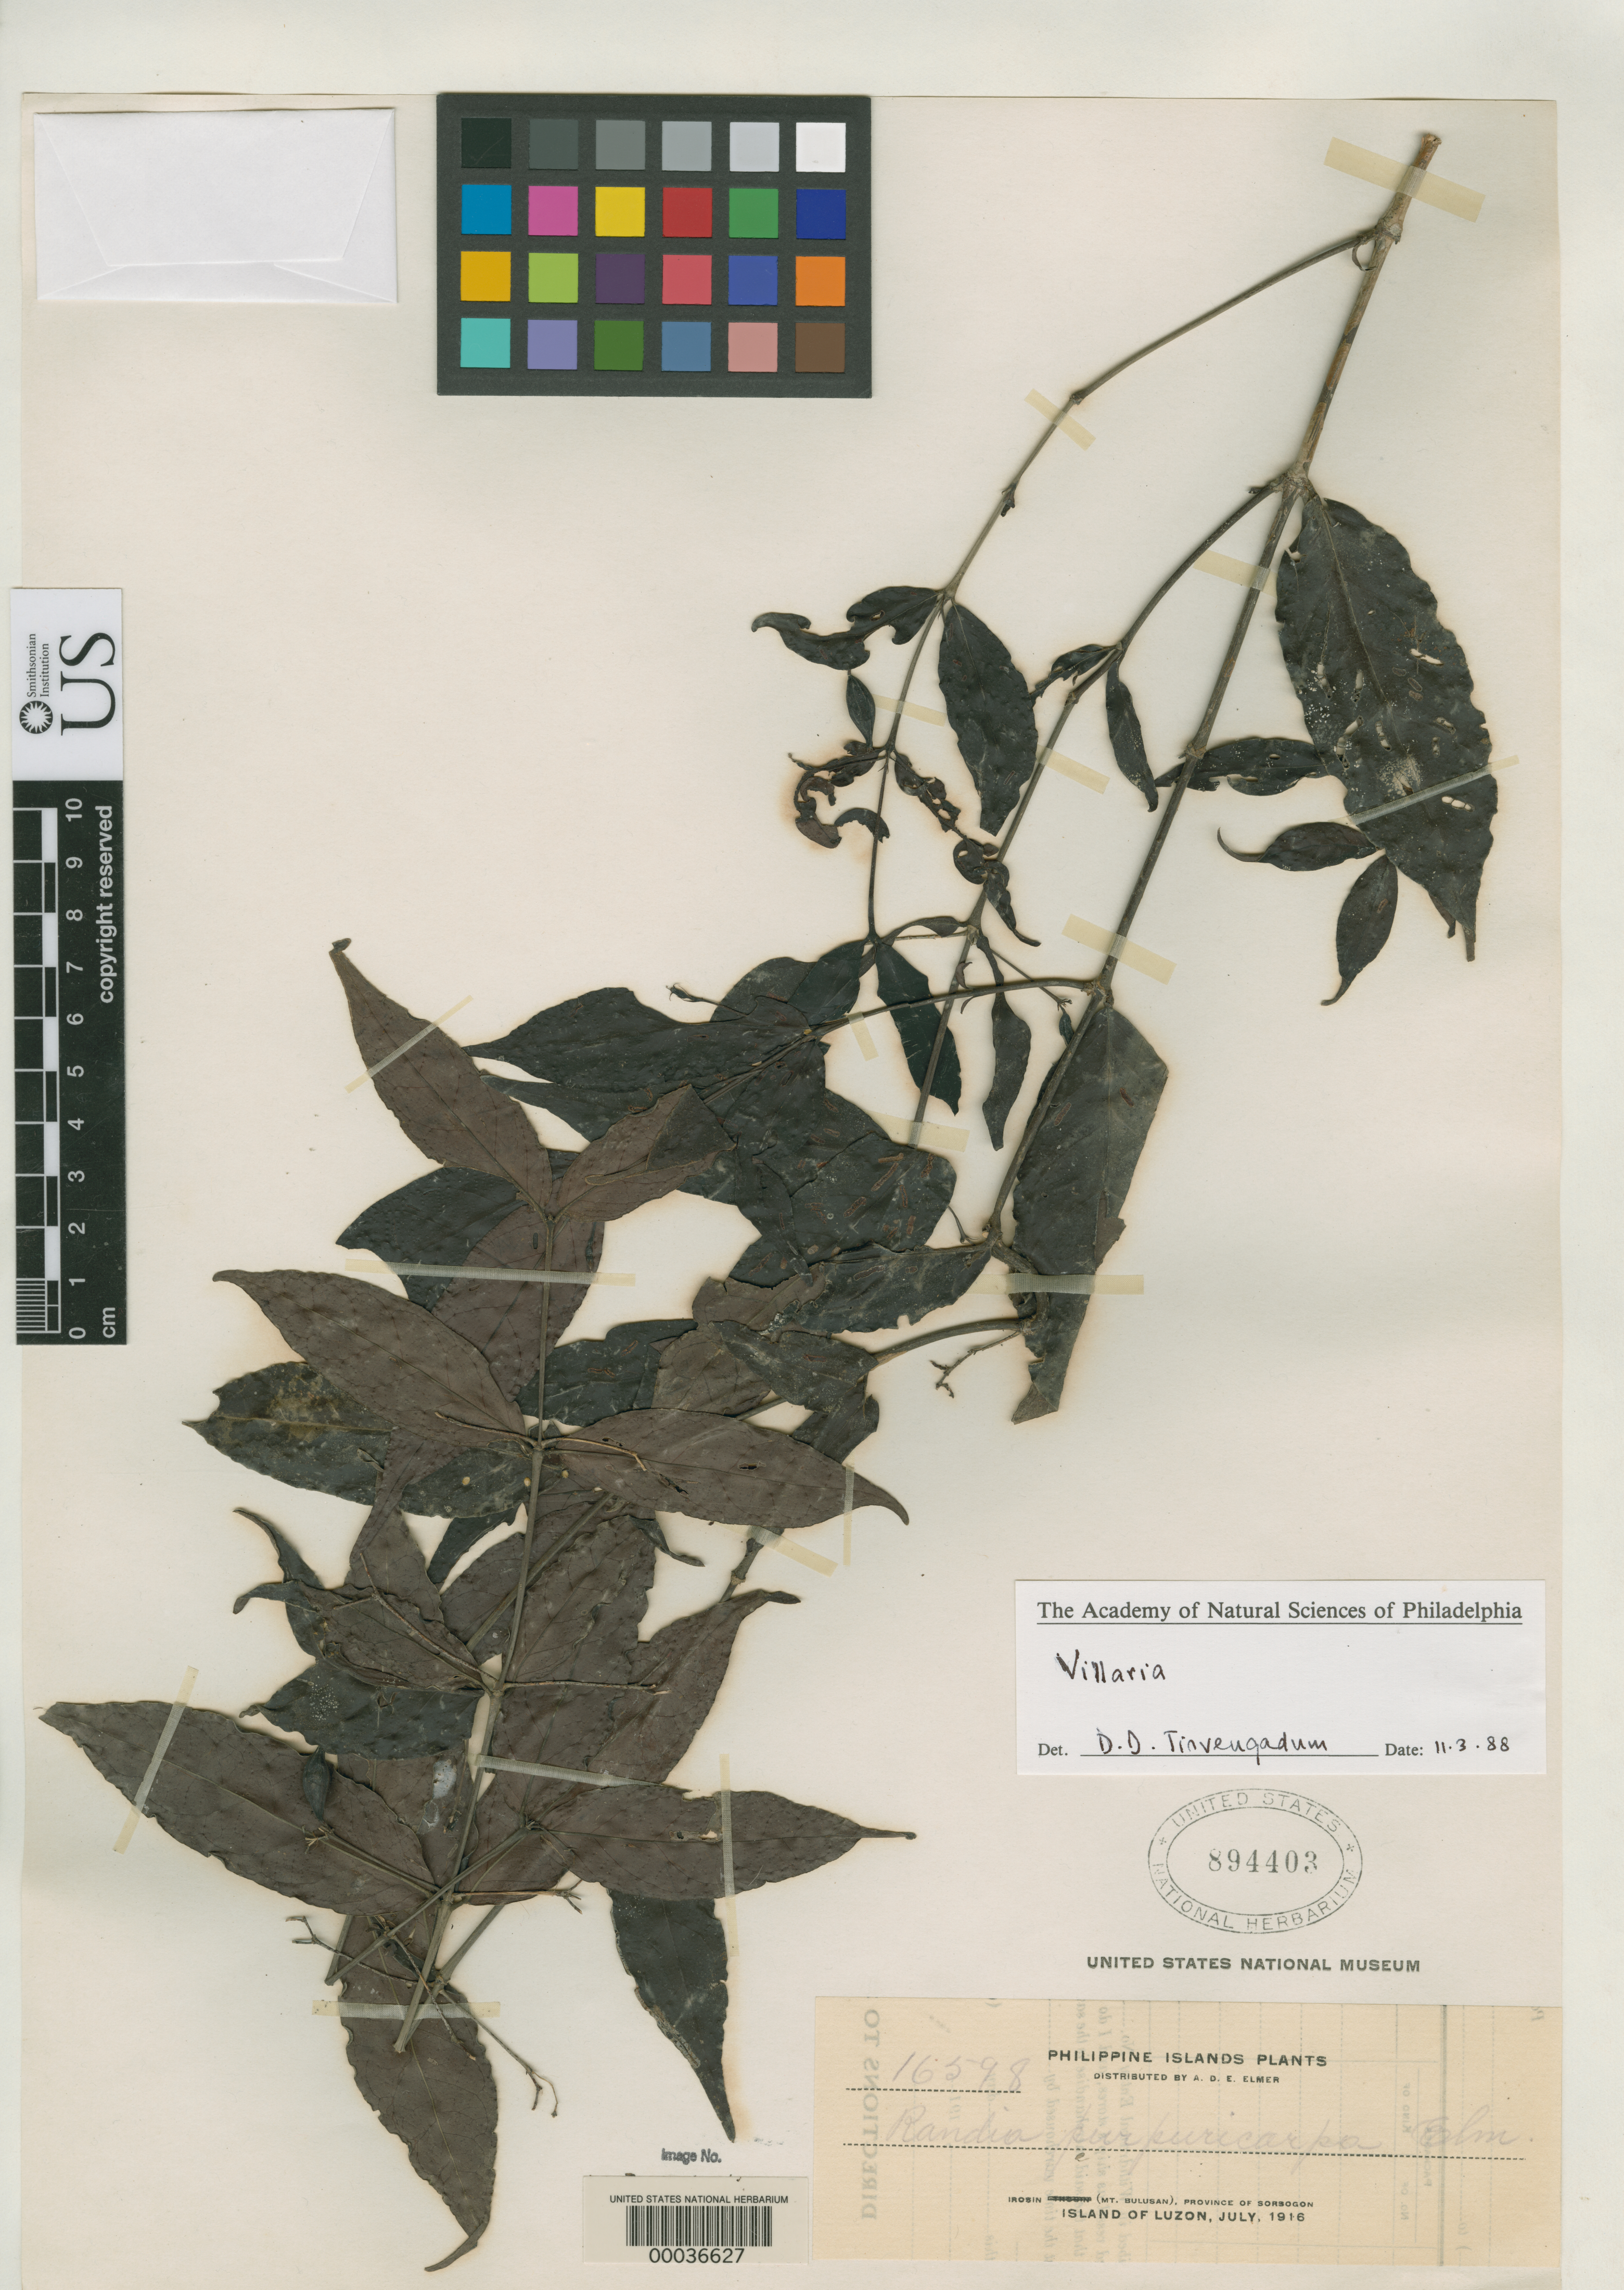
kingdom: Plantae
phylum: Tracheophyta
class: Magnoliopsida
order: Gentianales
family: Rubiaceae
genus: Randia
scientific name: Randia purpuricarpa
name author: Elmer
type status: Isosyntype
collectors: A. D. E. Elmer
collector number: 16598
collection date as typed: Jul 1916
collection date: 1916-07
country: Philippines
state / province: Bicol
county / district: Sorsogon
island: Luzon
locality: Irosin, Mt. Bulusan.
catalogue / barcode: US 894403